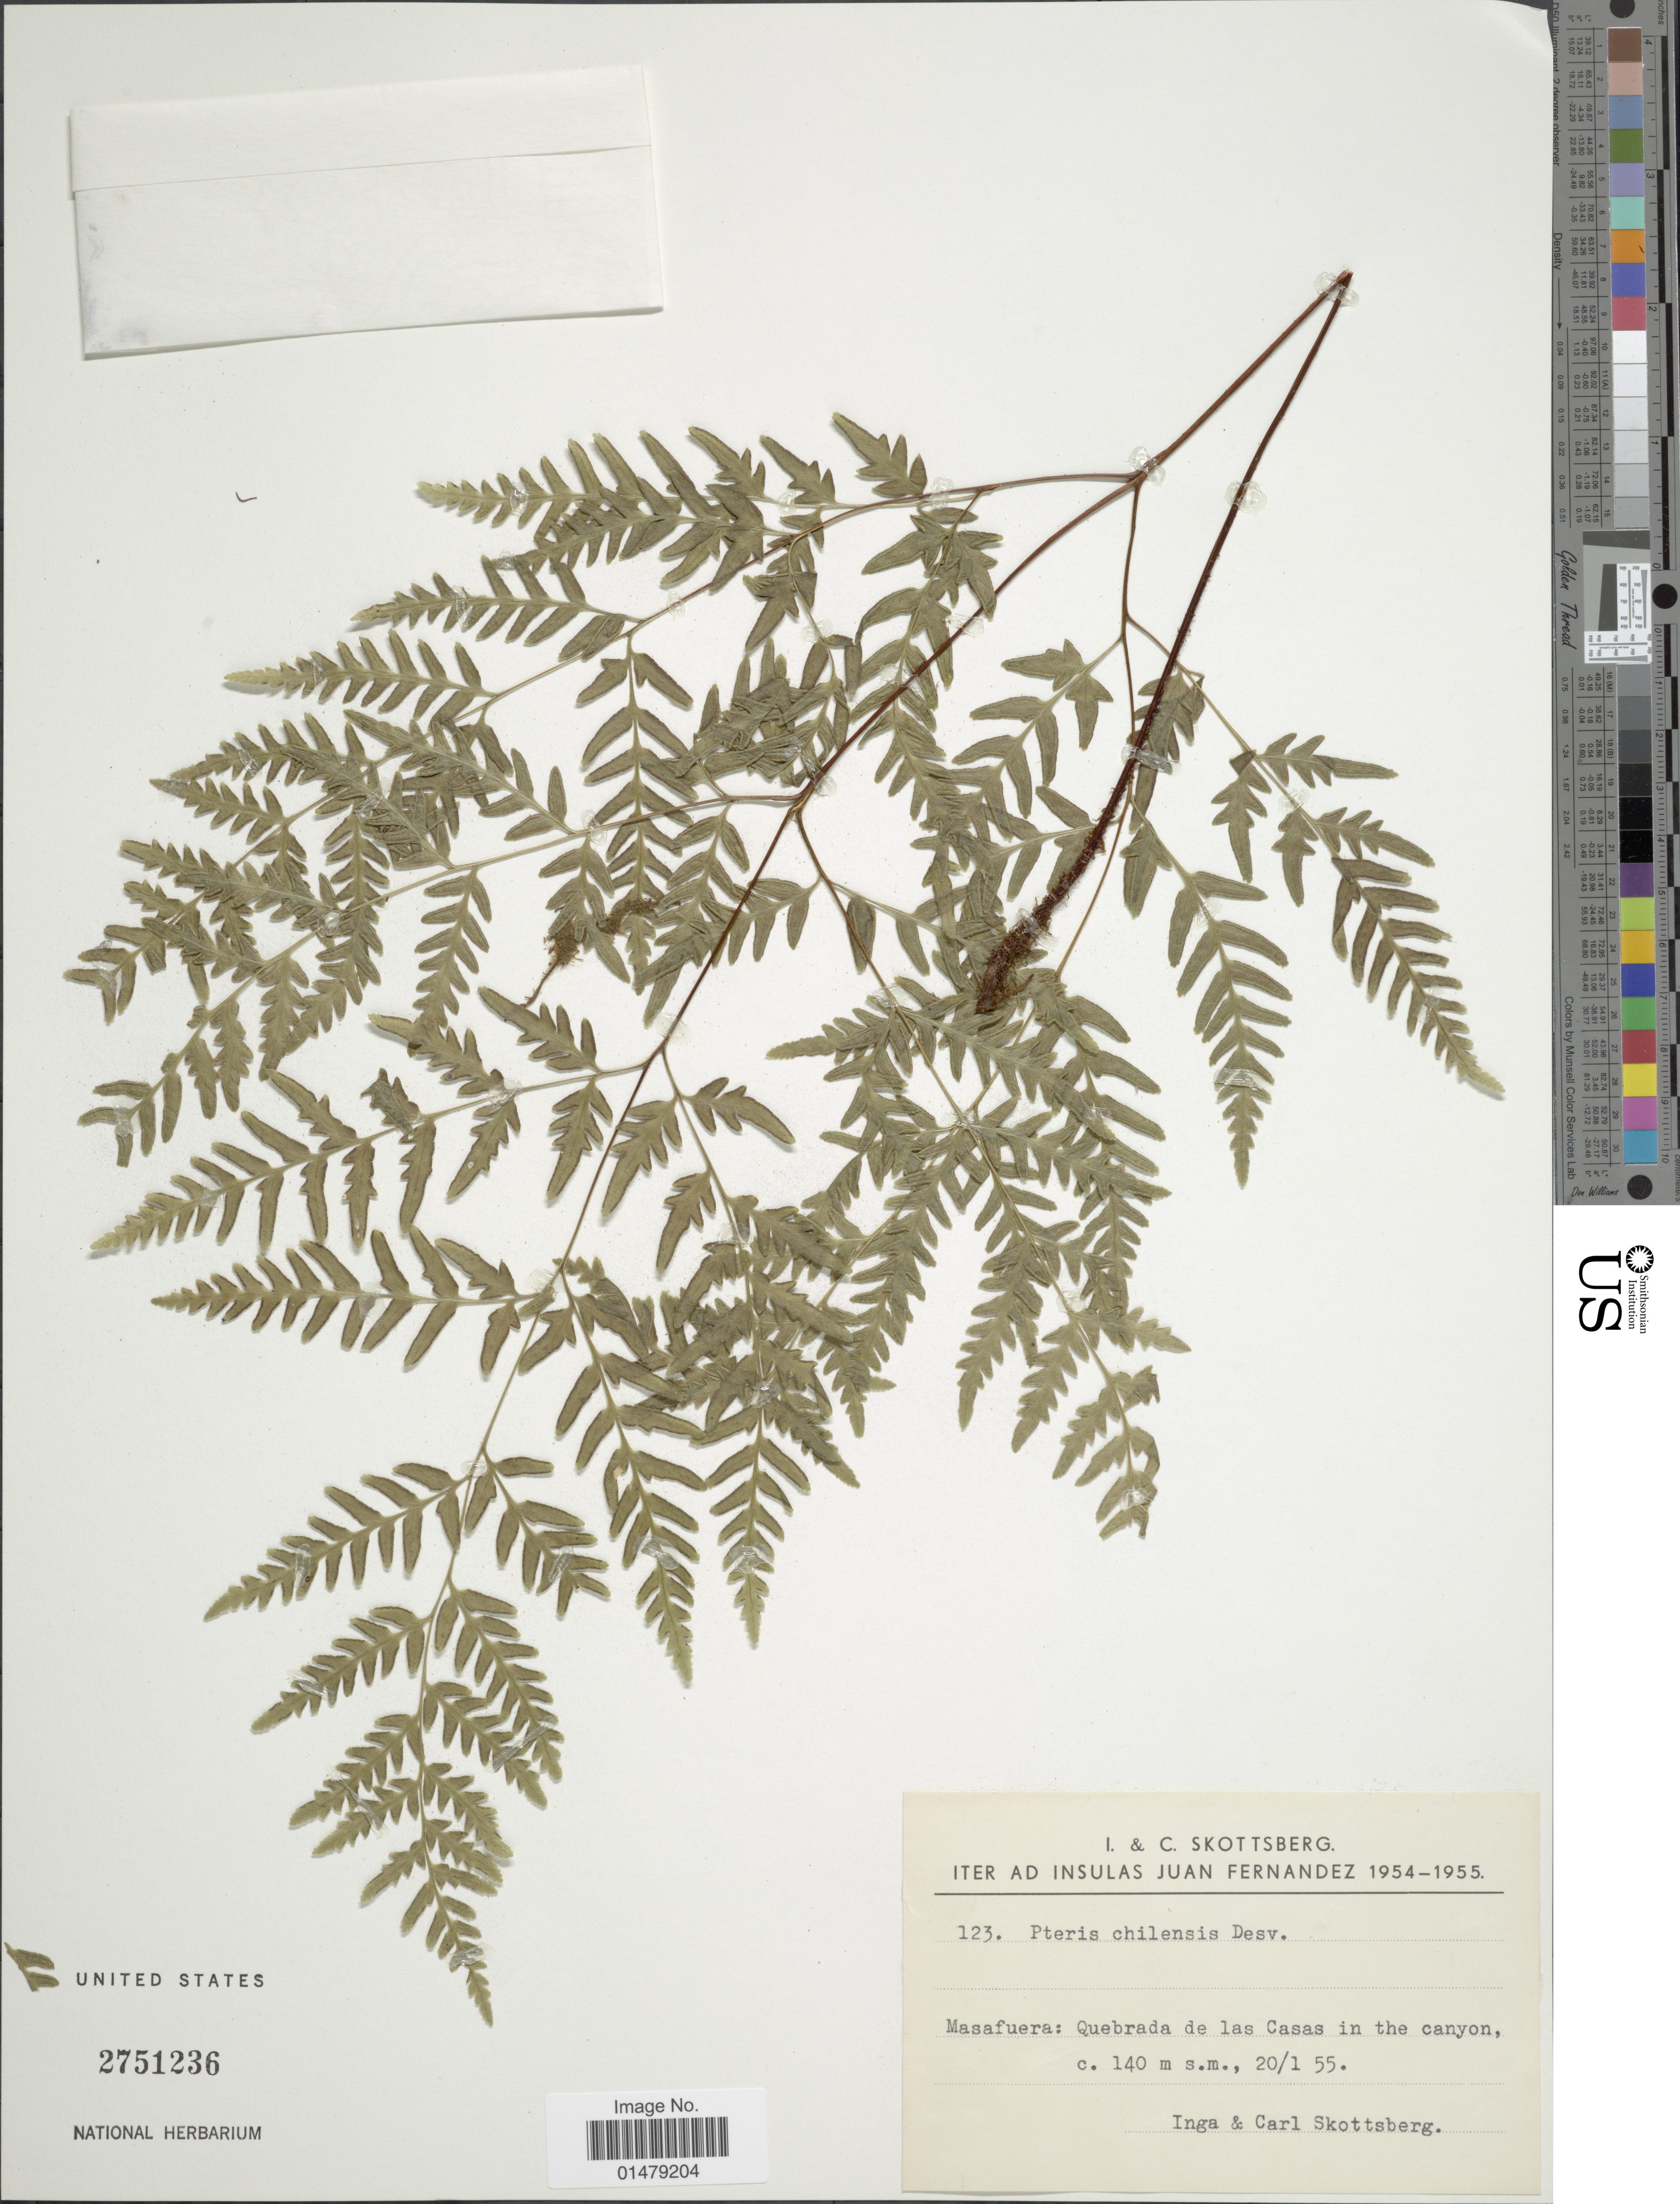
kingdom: Plantae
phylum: Tracheophyta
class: Polypodiopsida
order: Polypodiales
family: Pteridaceae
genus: Pteris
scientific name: Pteris chilensis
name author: Desv.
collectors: I. Skottsberg & C. Skottsberg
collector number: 123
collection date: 1955-01-20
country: Chile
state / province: Valparaíso (V)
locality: Iter ad insulas Juan Fernadez. Masafuera: Quebrada de las Casas in the canyon.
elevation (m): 140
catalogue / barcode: US 2751236